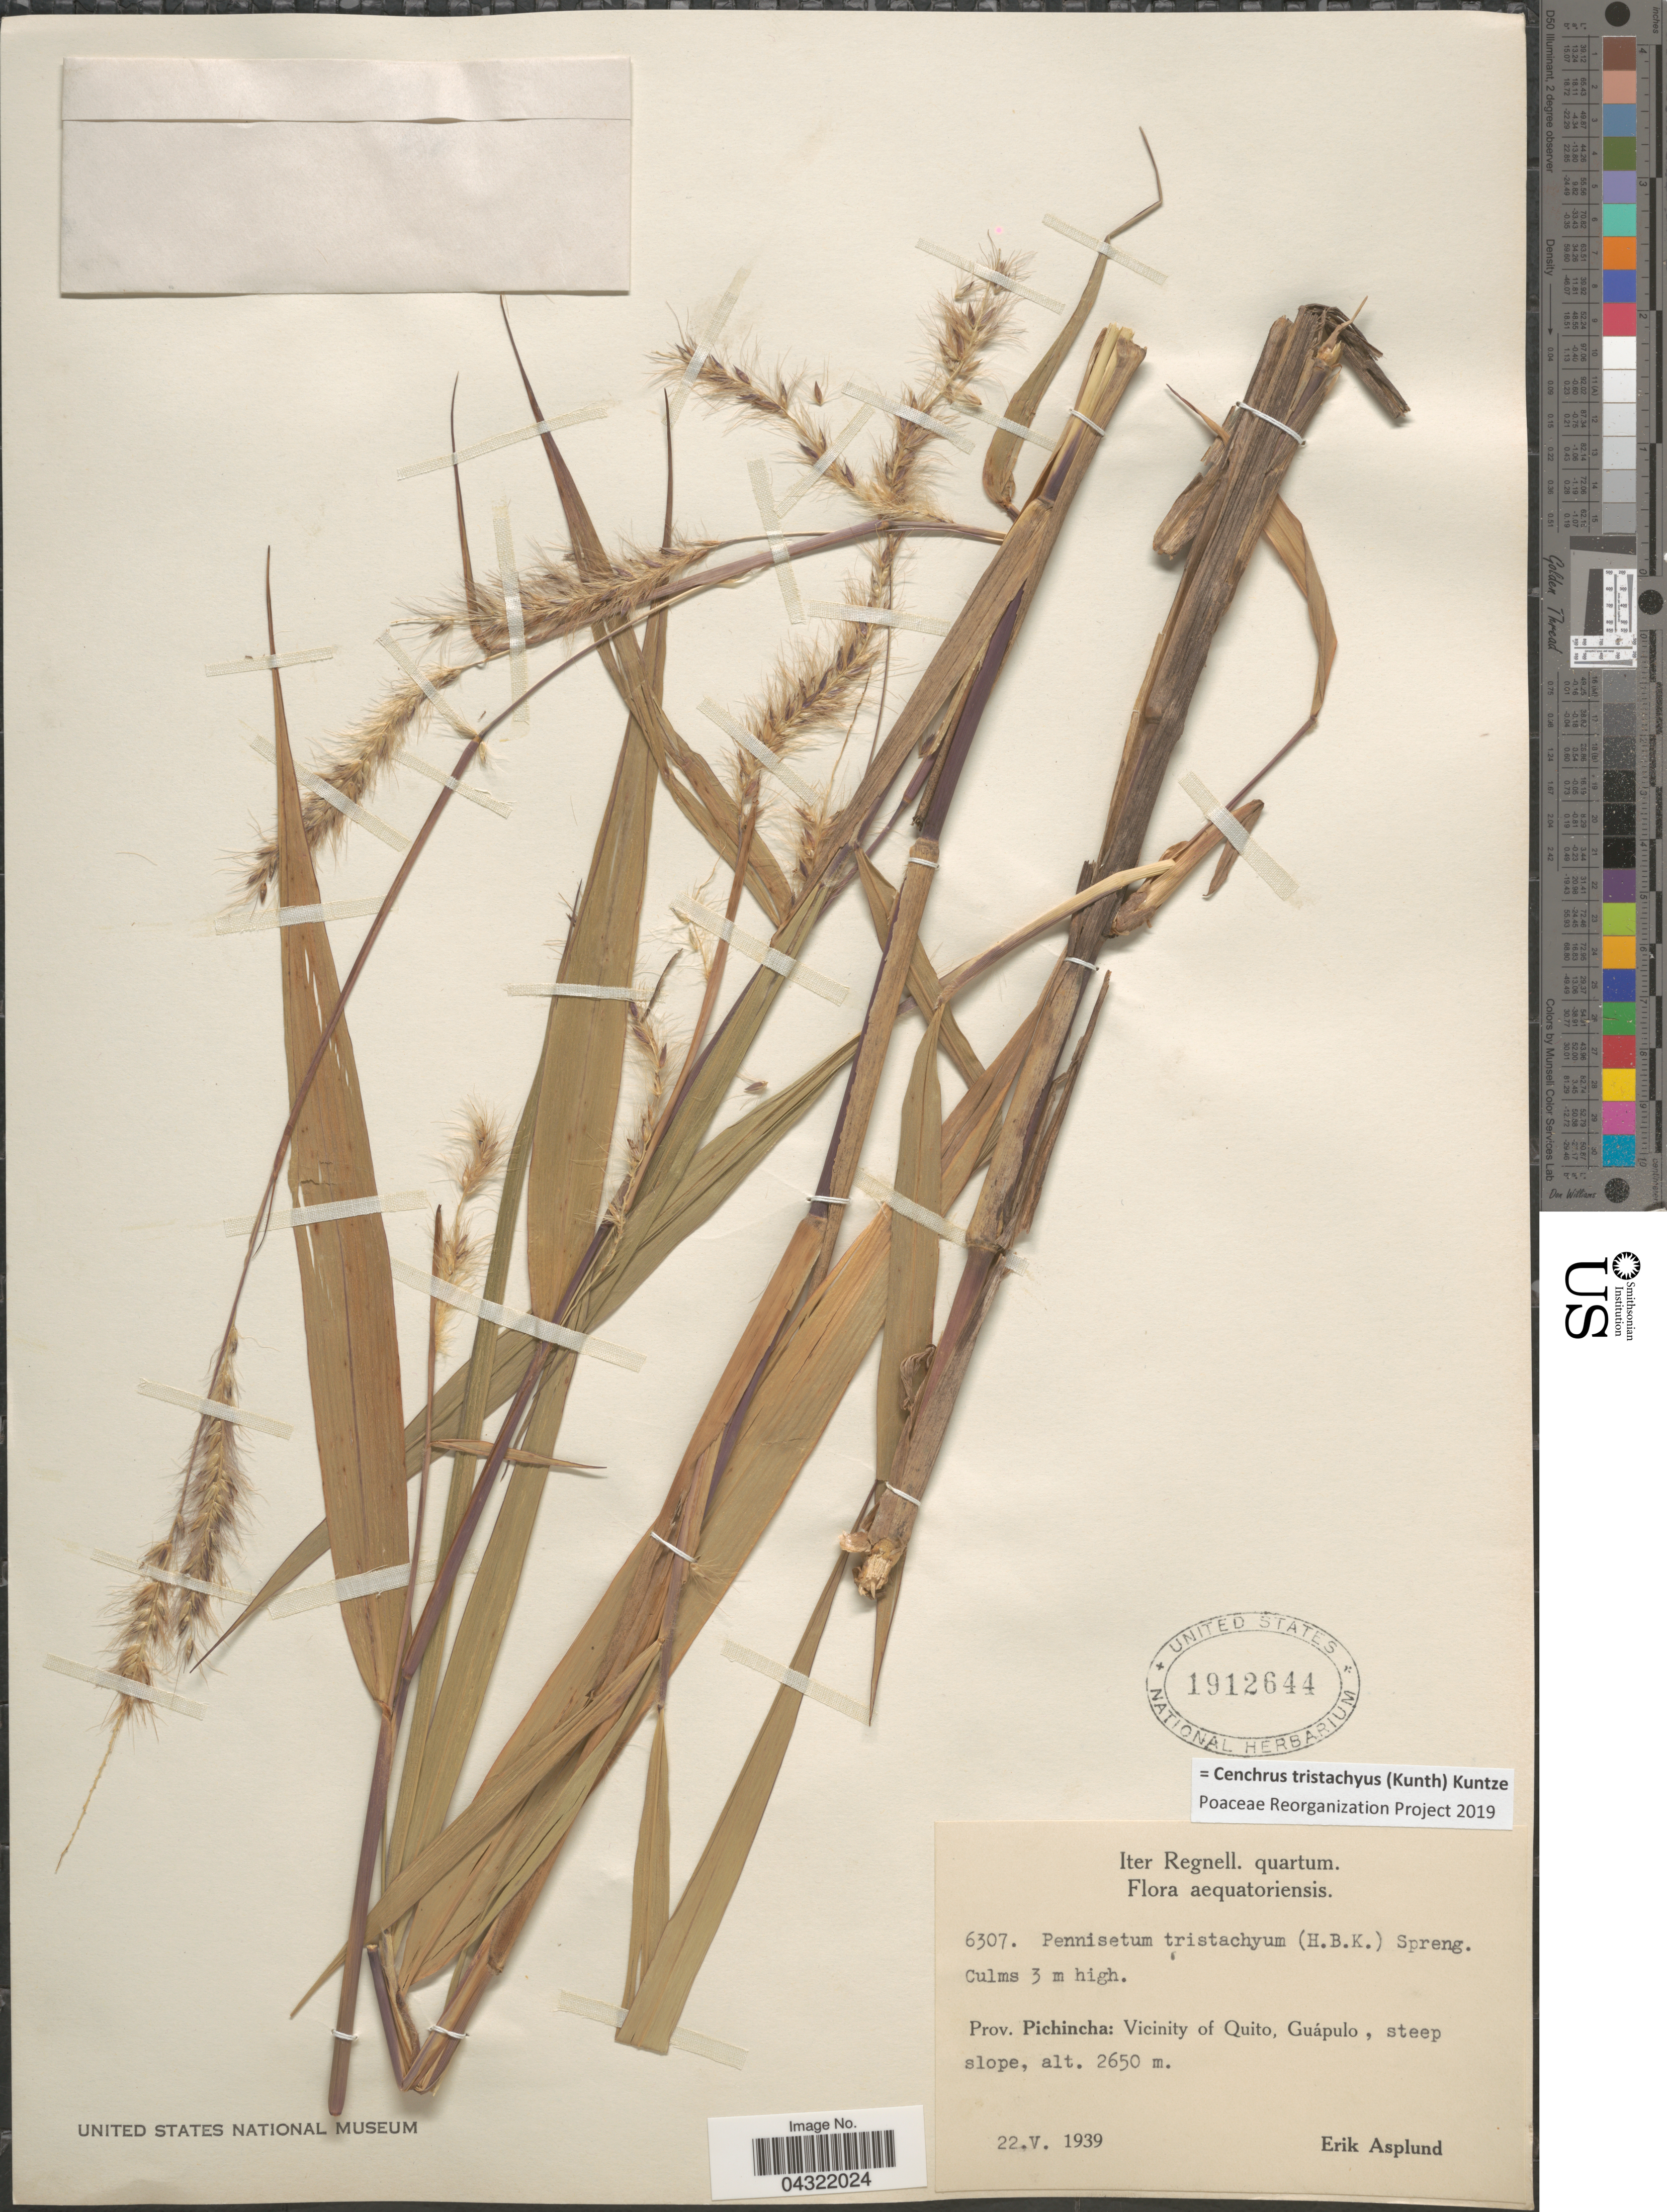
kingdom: Plantae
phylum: Tracheophyta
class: Liliopsida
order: Poales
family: Poaceae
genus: Cenchrus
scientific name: Cenchrus tristachyus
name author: (Kunth) Kuntze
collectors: E. Asplund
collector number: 6307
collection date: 1939-05-22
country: Ecuador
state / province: Pichincha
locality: Iter Regnell. quartum. Vicinity of Quito, Guápulo, steep slope.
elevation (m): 2650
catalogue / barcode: US 1912644